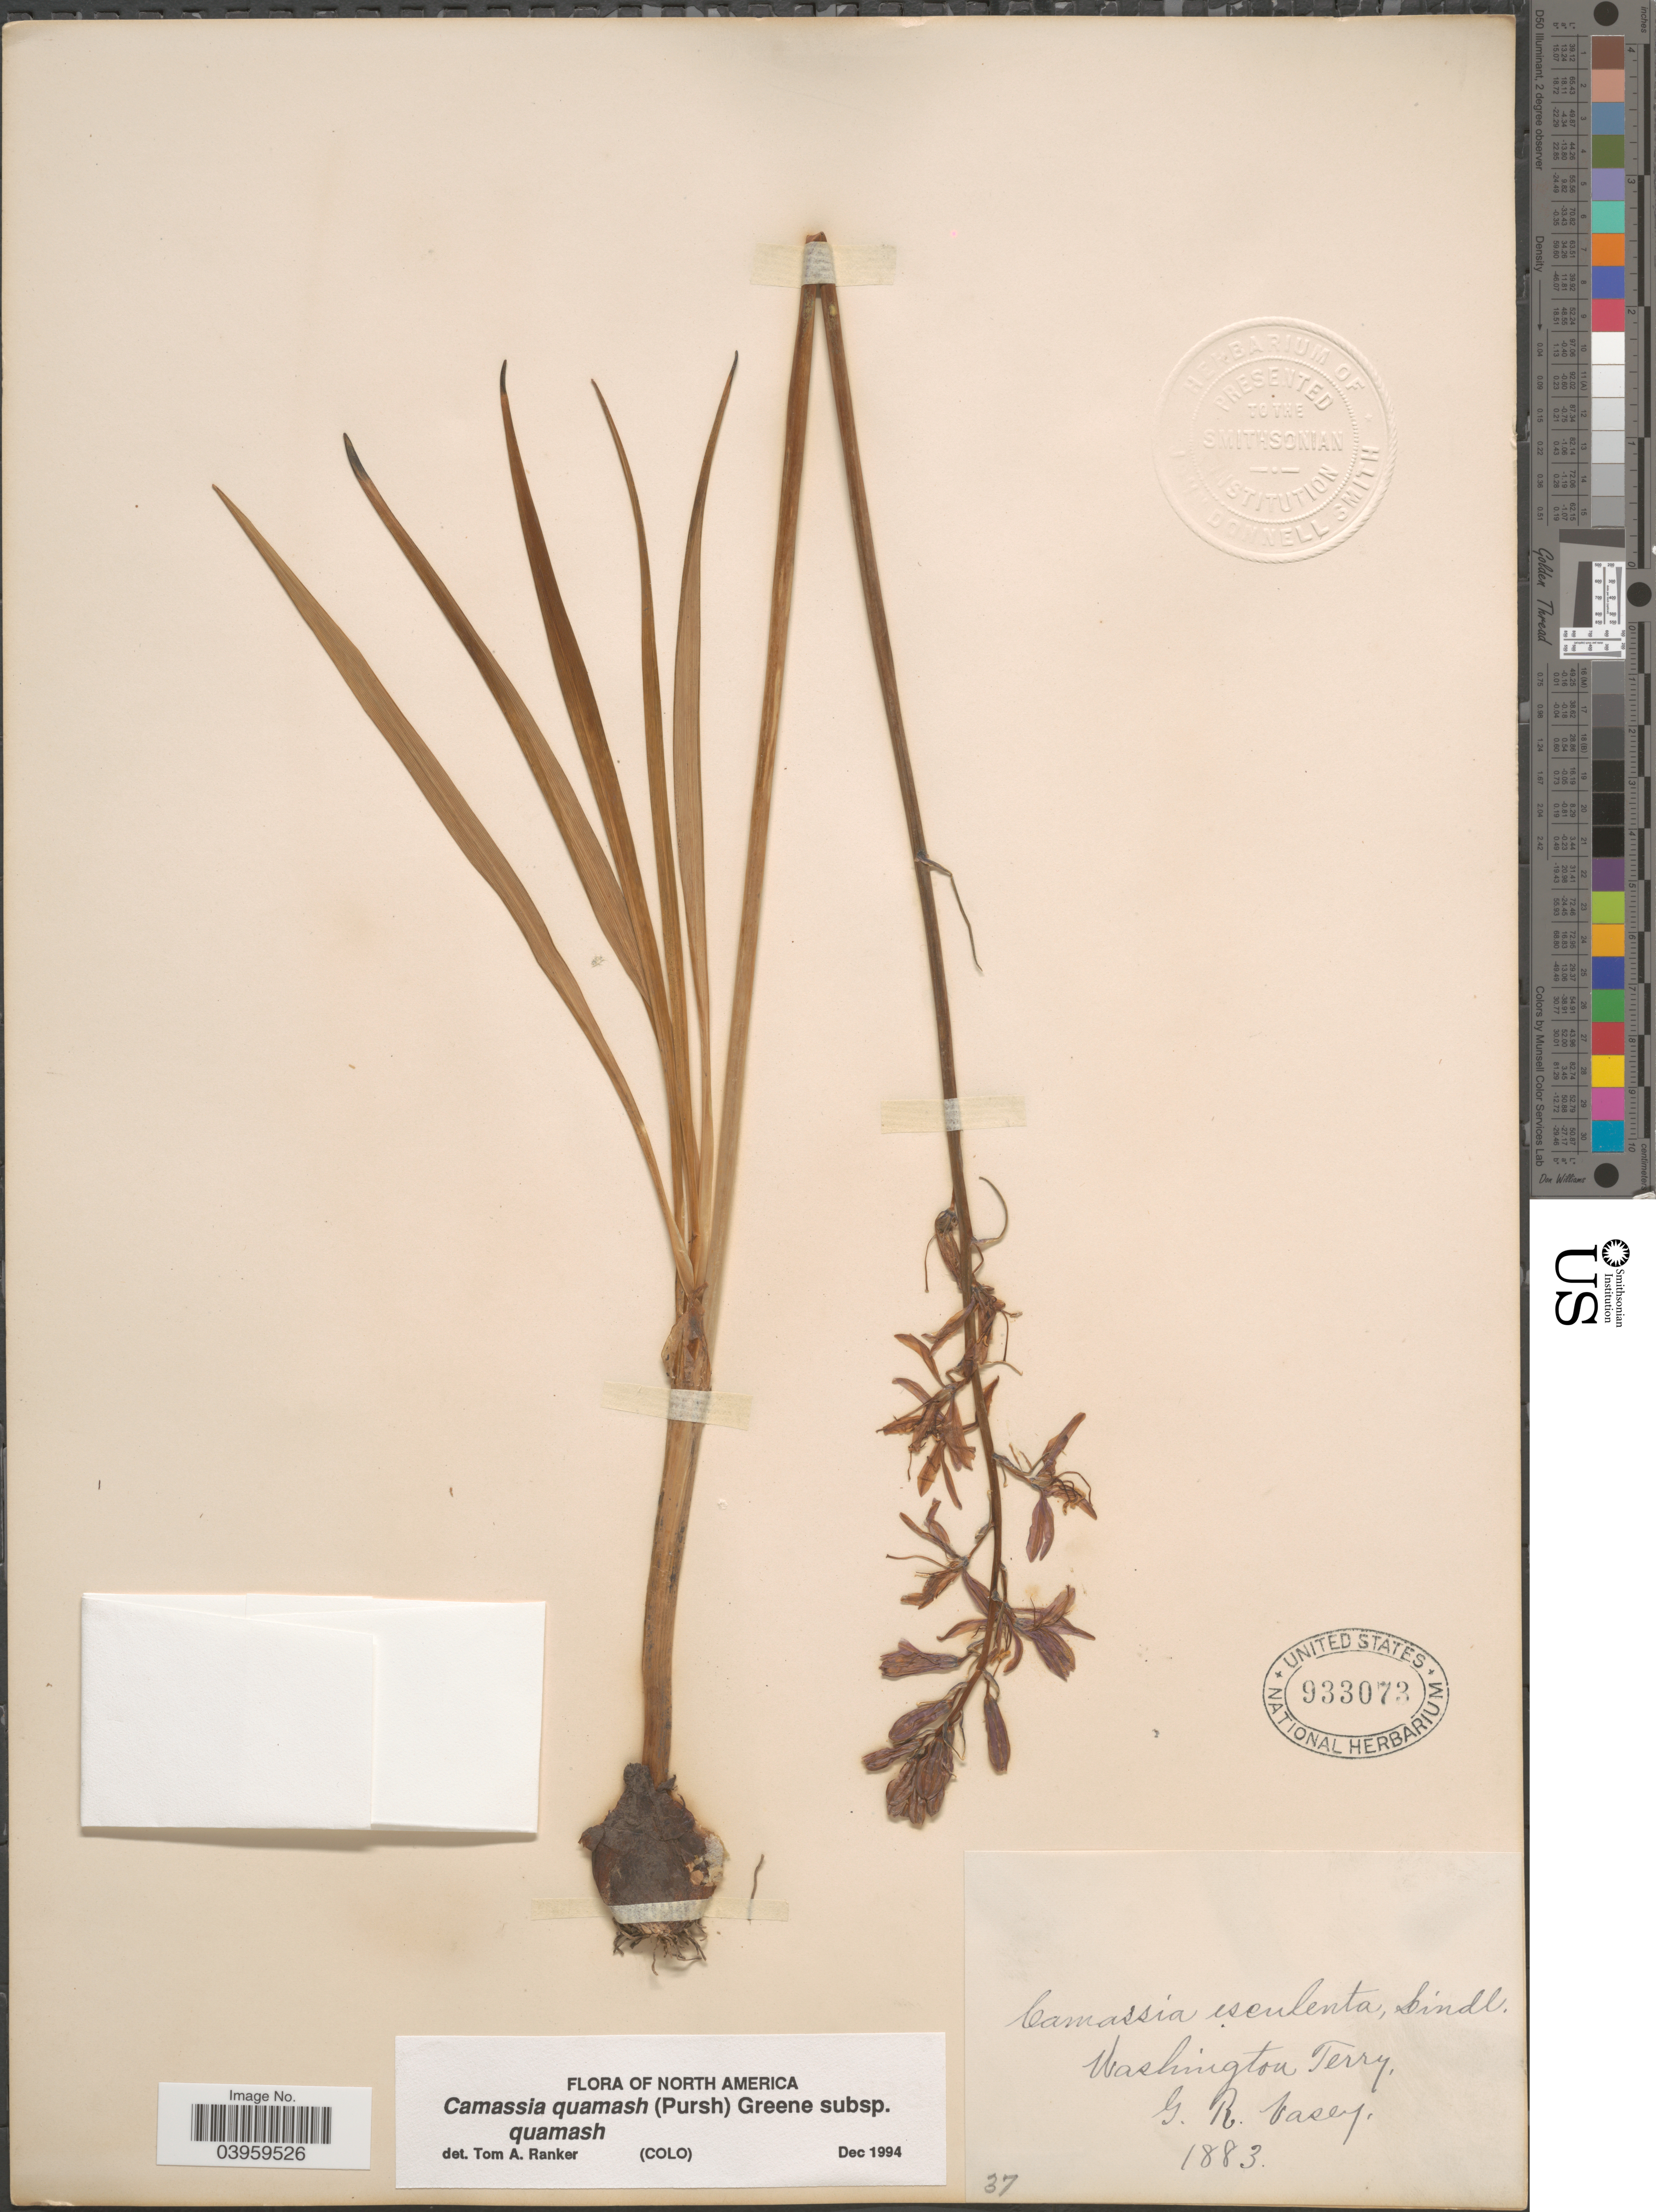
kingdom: Plantae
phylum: Tracheophyta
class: Liliopsida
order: Asparagales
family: Asparagaceae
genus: Camassia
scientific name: Camassia quamash subsp. quamash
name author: (Pursh) Greene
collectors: G. R. Vasey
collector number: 37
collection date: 1883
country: United States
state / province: Washington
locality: Washington terry.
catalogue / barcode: US 933073